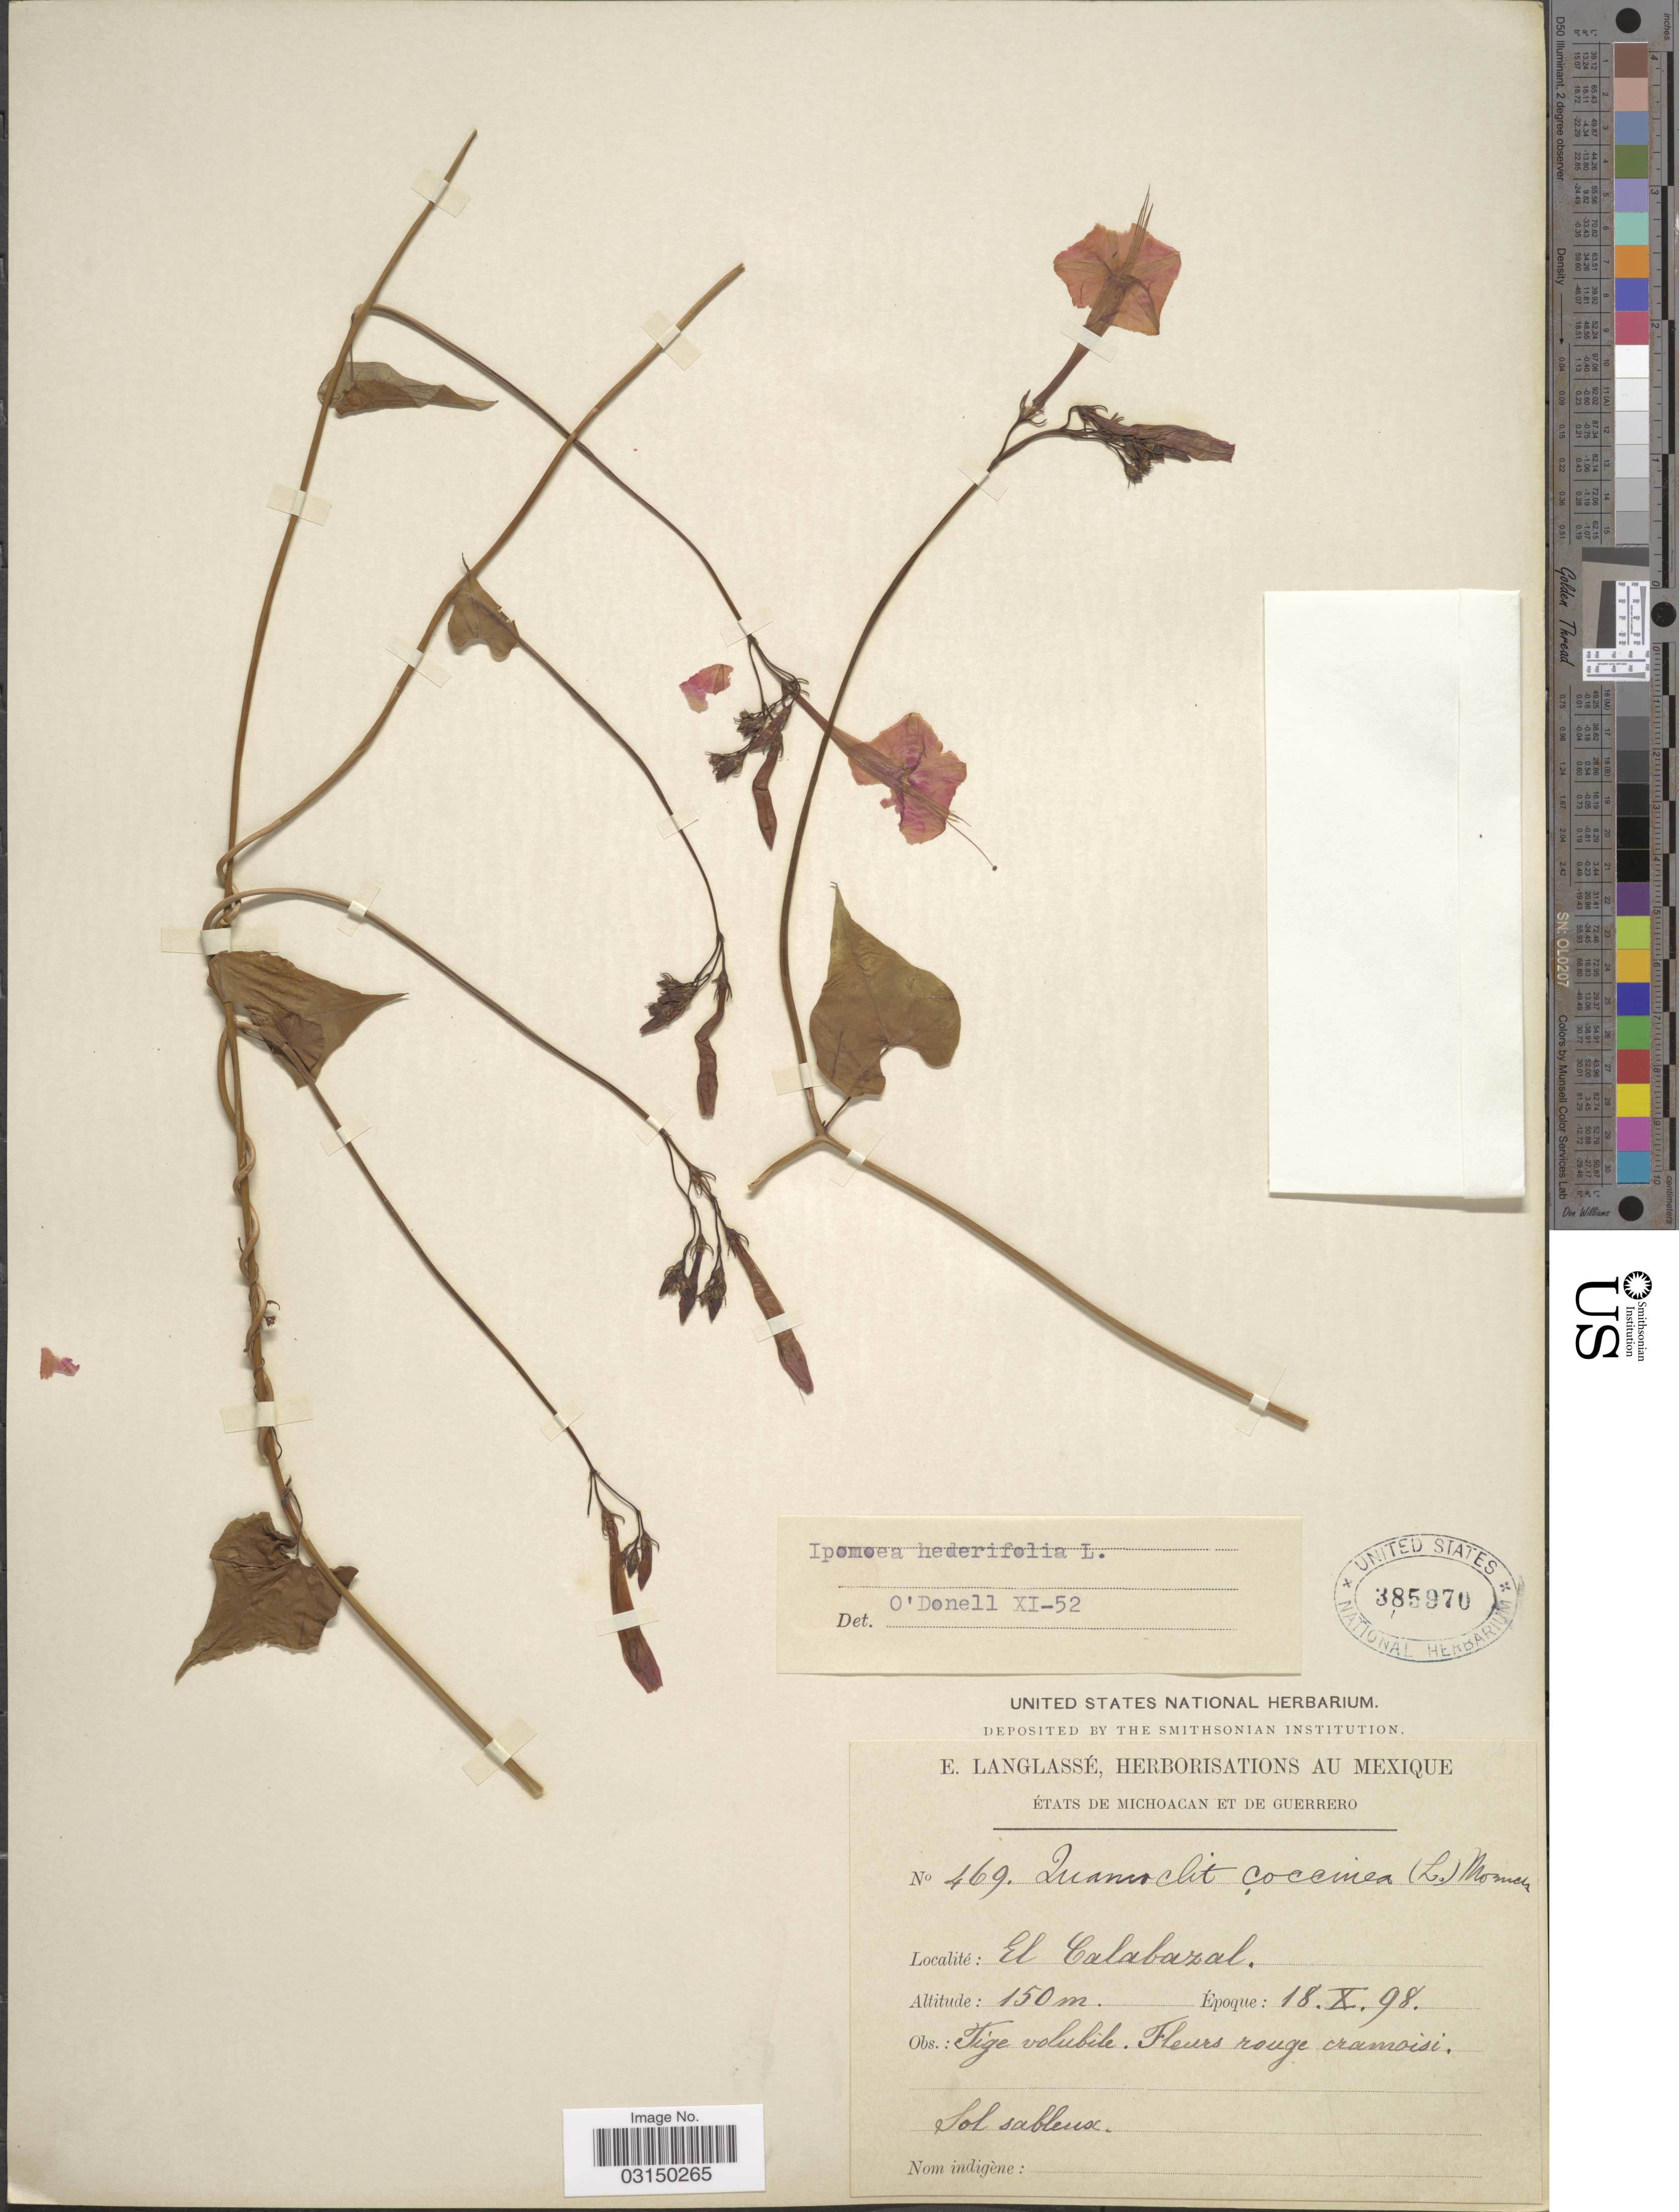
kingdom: Plantae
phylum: Tracheophyta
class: Magnoliopsida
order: Solanales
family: Convolvulaceae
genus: Ipomoea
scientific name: Ipomoea hederifolia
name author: L.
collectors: E. Langlassé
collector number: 469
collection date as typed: Transcribed d/m/y: 18/10/98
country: Mexico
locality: États de Michoacan et de Guerrero. El Calabazal.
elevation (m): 150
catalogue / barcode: US 385970